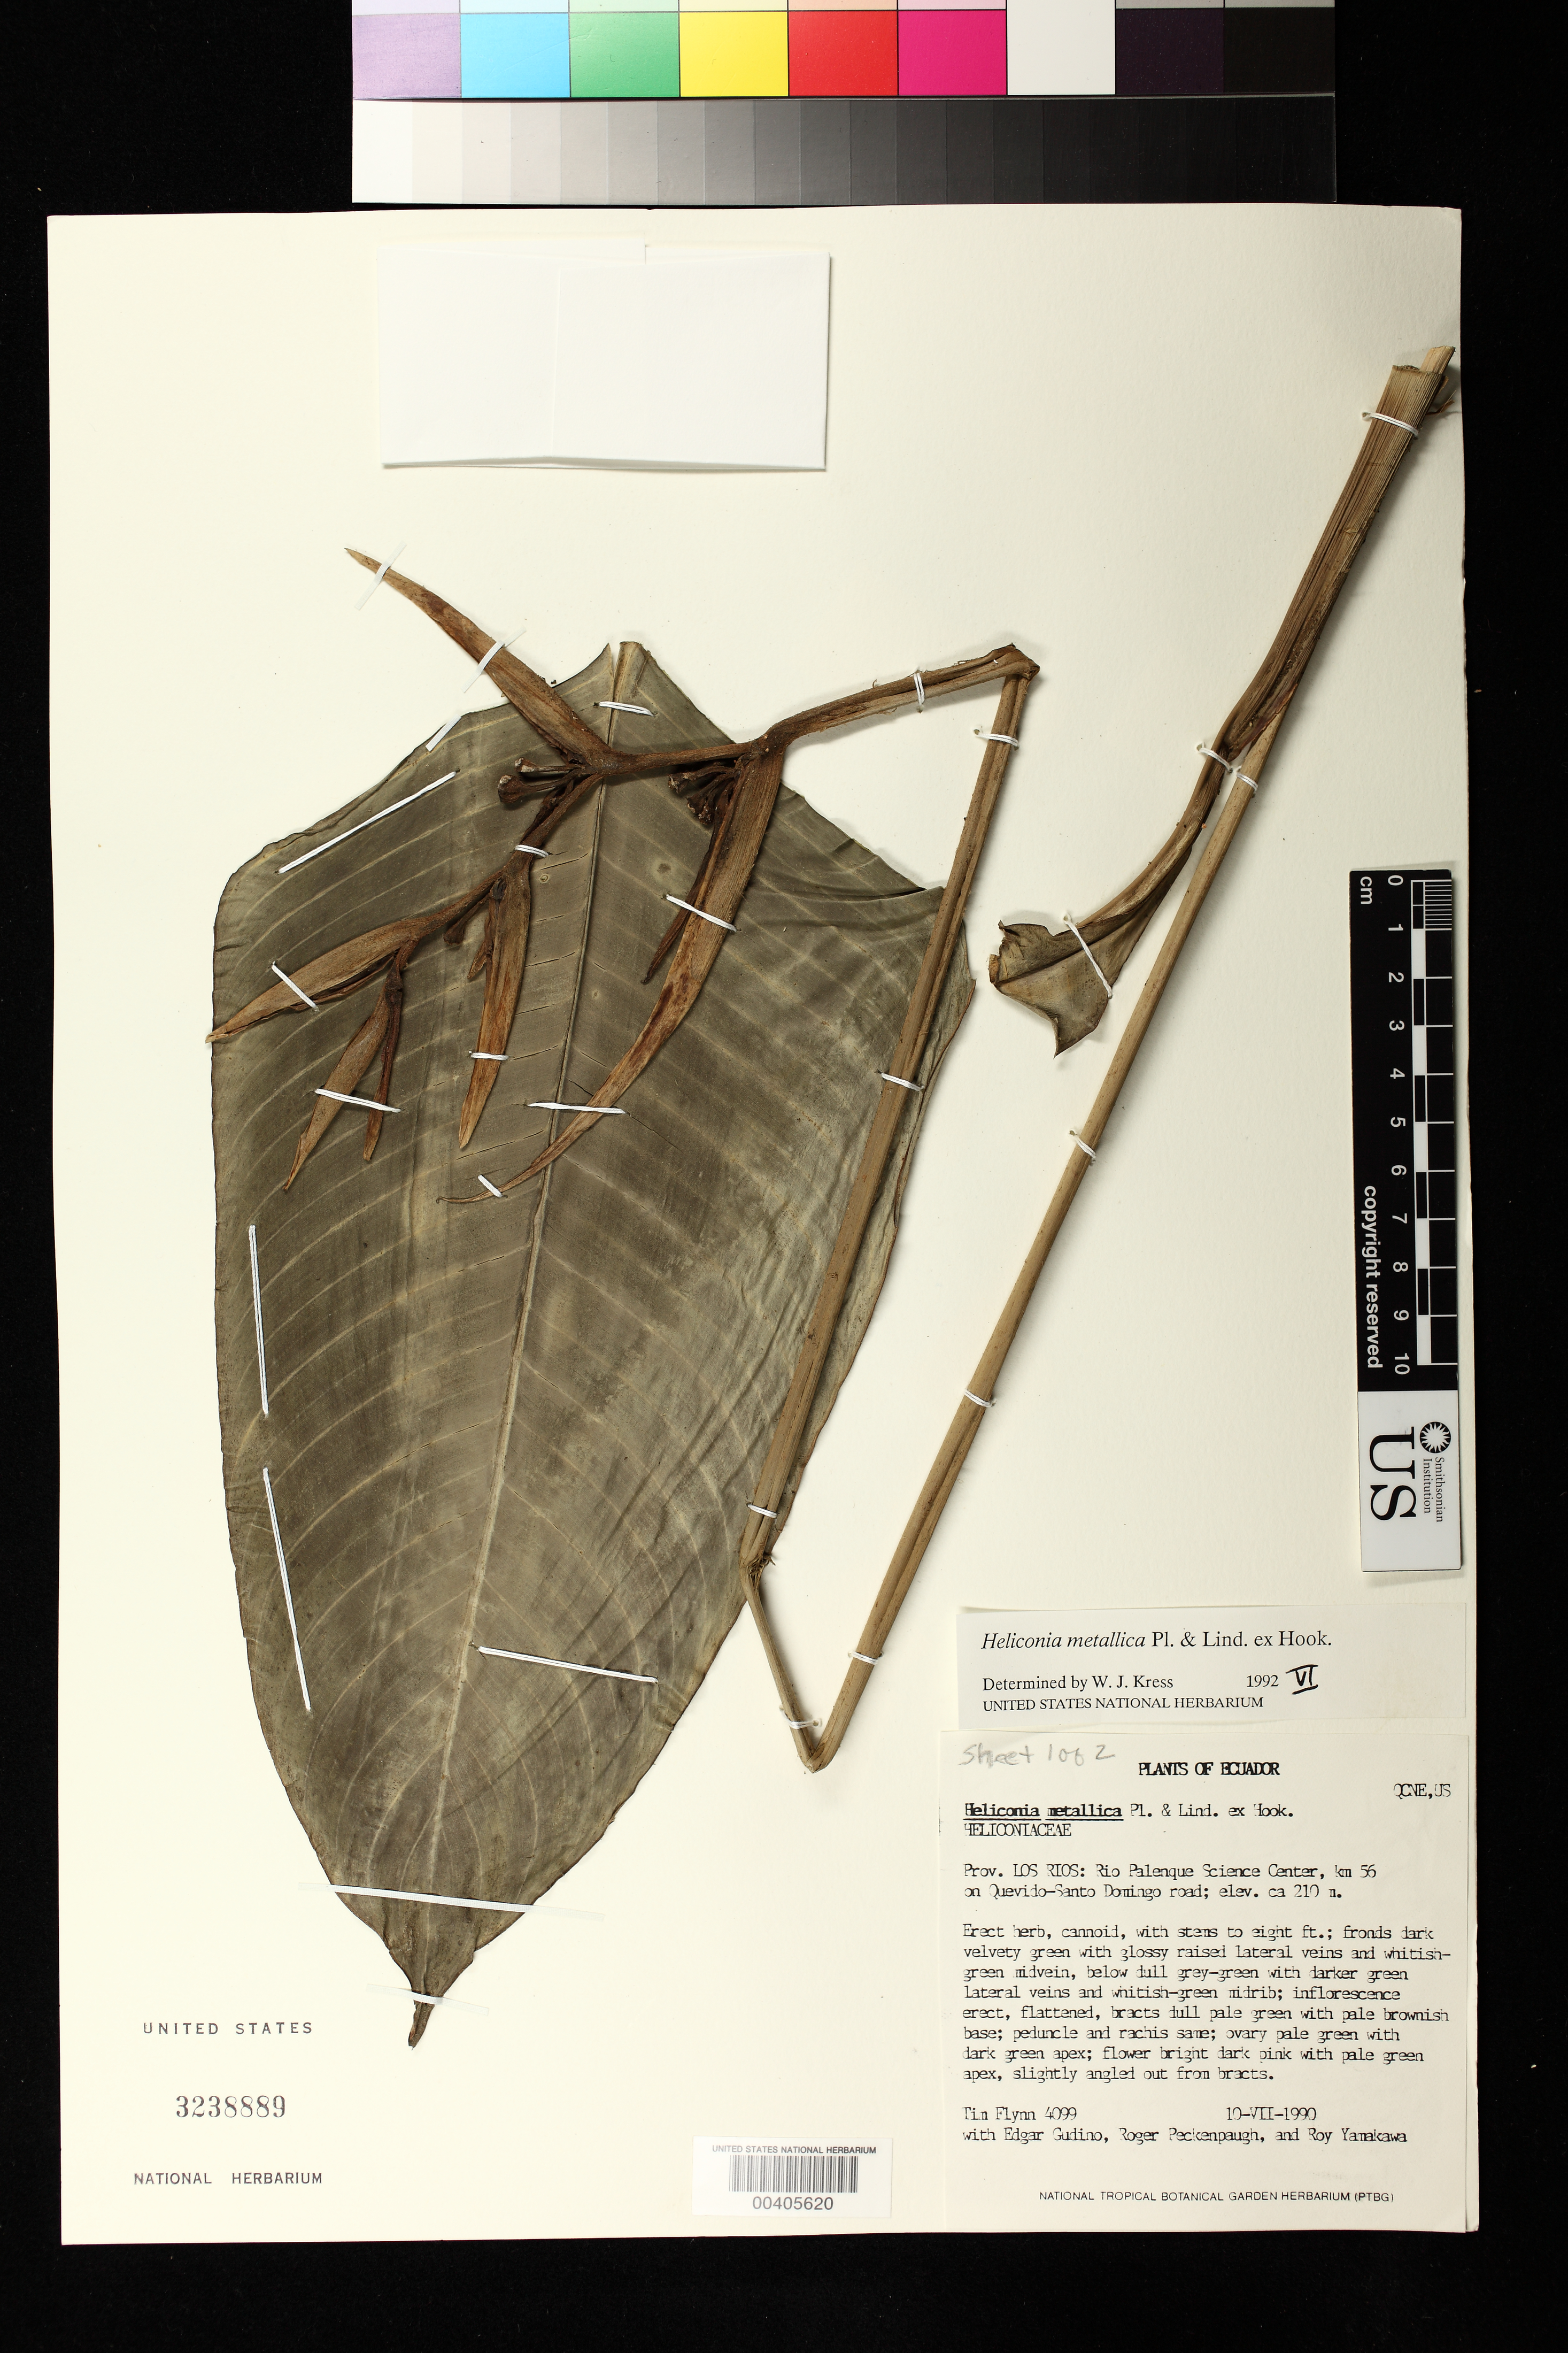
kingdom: Plantae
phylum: Tracheophyta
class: Liliopsida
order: Zingiberales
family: Heliconiaceae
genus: Heliconia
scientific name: Heliconia metallica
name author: Planch. & Linden ex Hook.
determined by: Kress, W. J., (US), Smithsonian Institution - National Museum of Natural History (UNITED STATES)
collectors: T. W. Flynn, E. Gudiño, R. Peckinpaugh & R. Yamakawa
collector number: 4099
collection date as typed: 10 Jul 1990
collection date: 1990-07-10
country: Ecuador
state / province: Los Ríos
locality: Rio palenque science center, km 56 on quevido - Santo Domingo road.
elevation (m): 210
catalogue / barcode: US 3238889